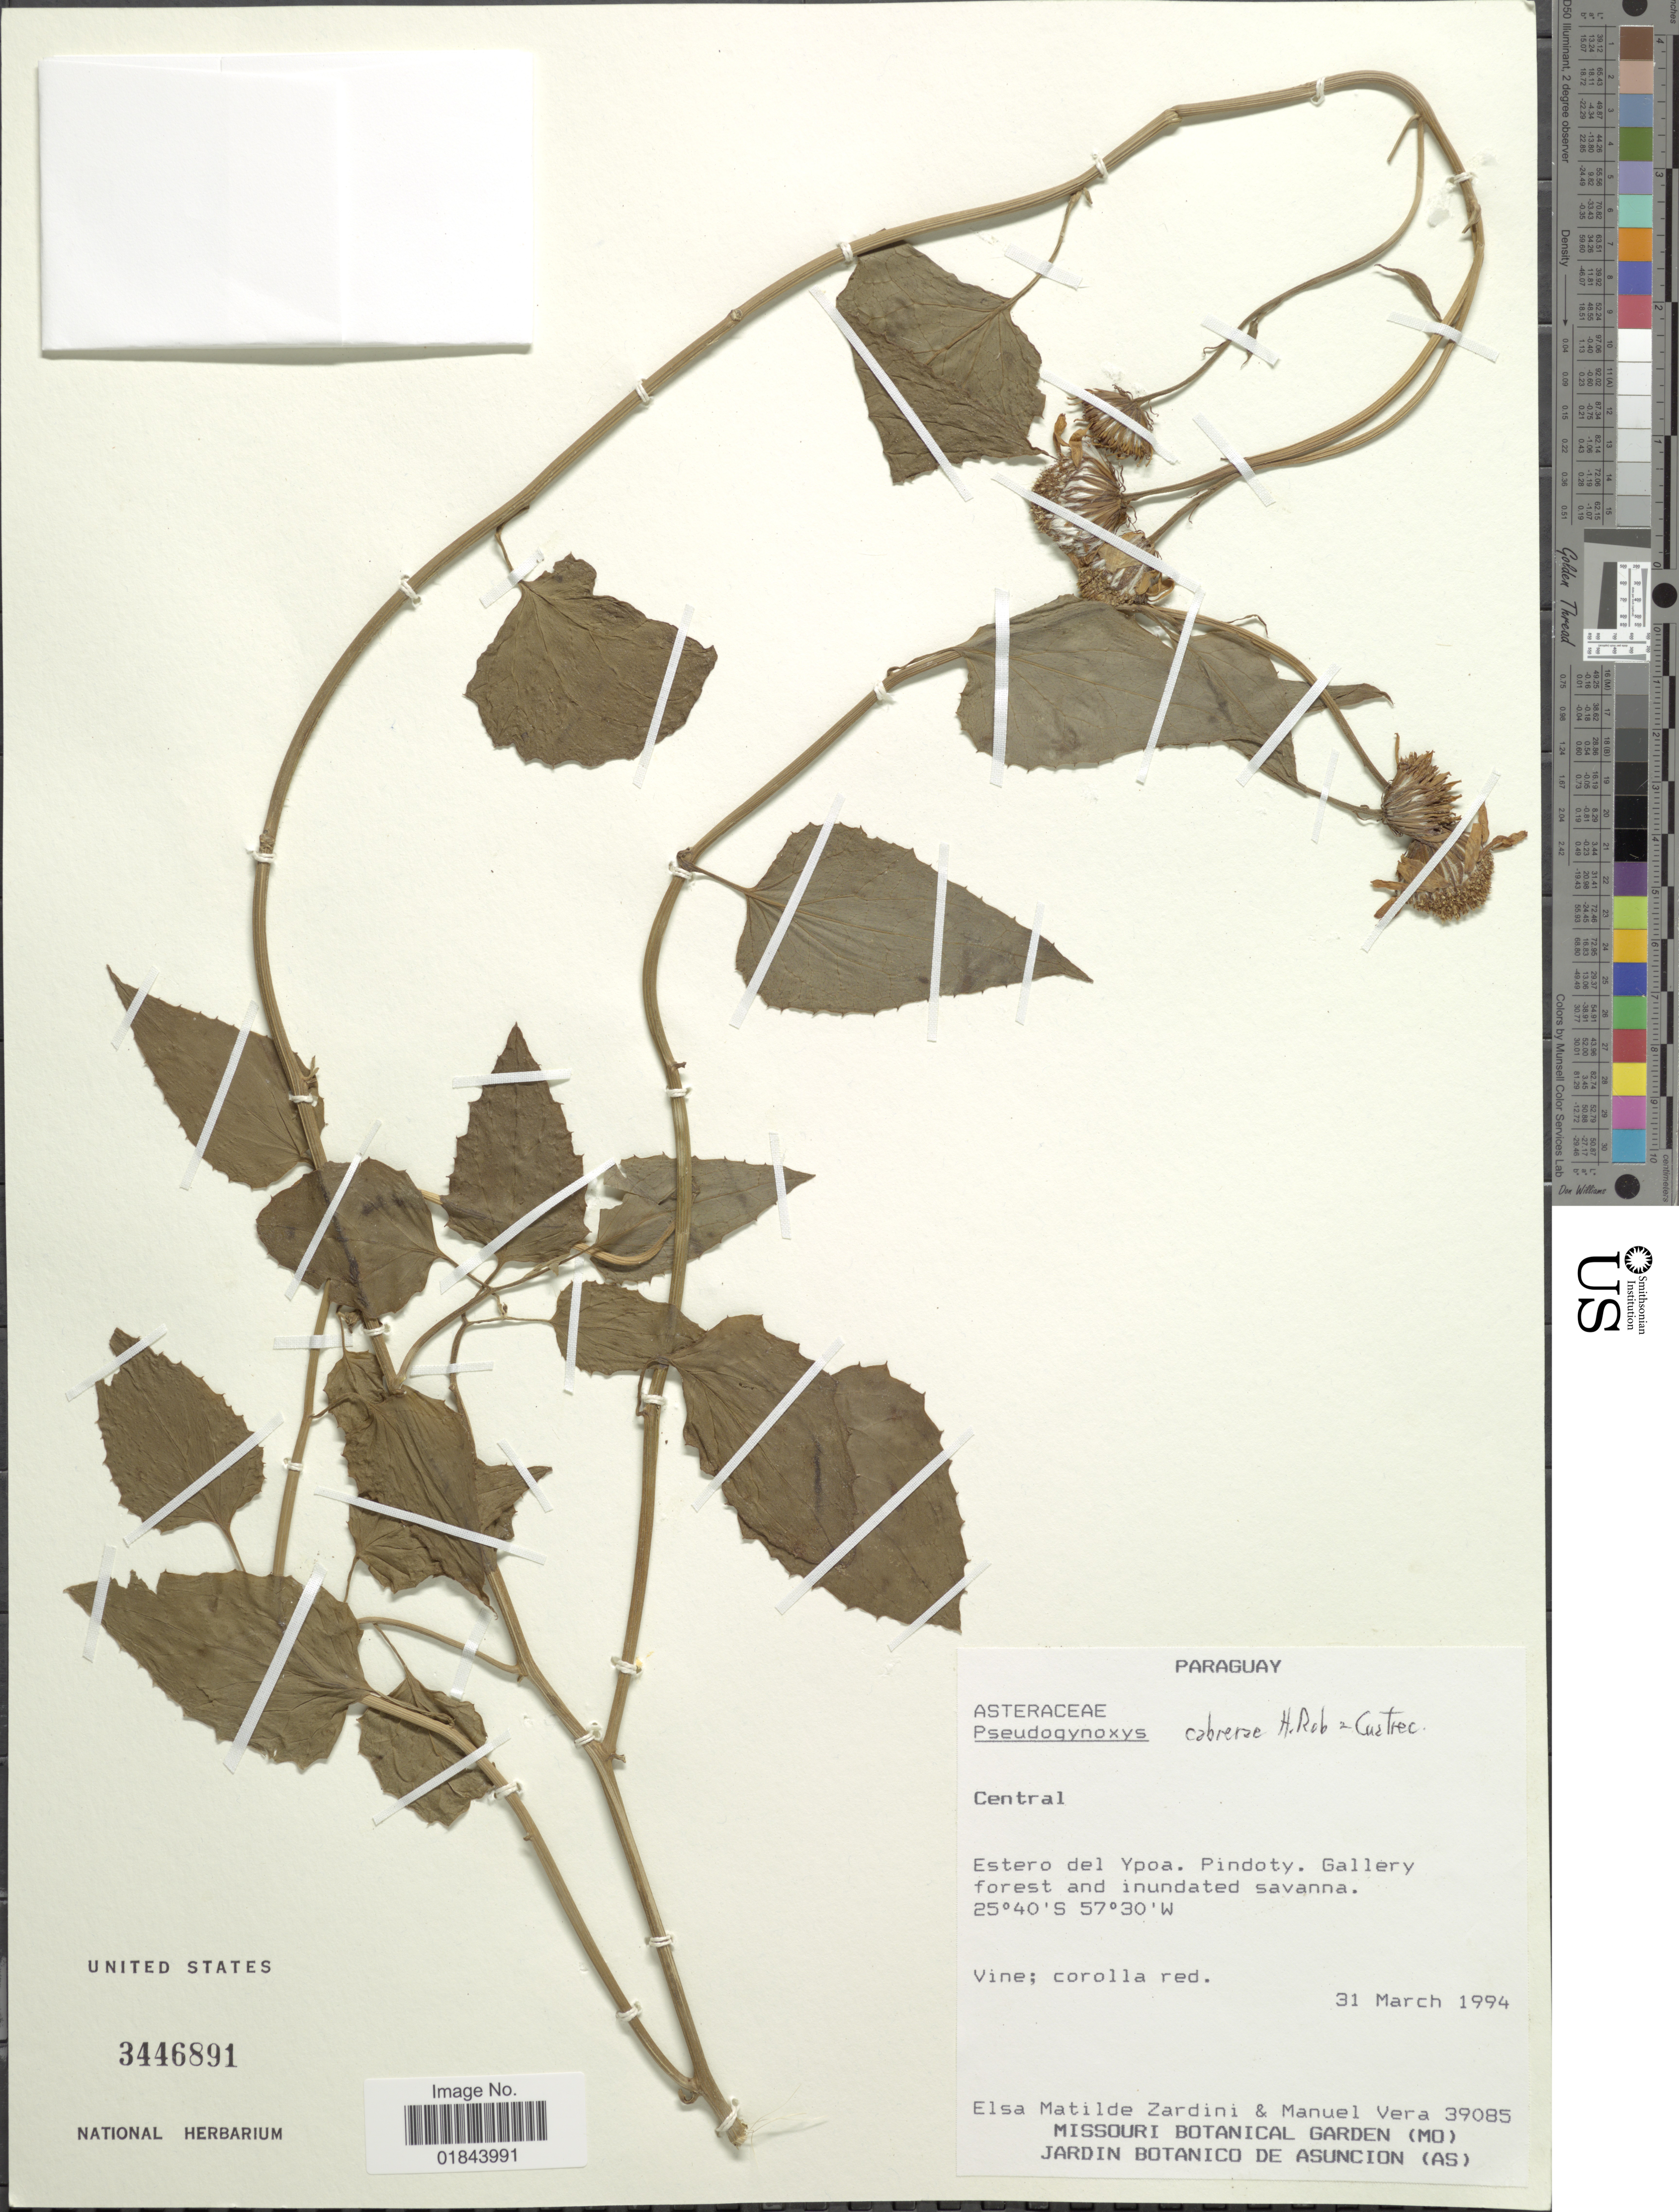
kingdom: Plantae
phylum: Tracheophyta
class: Magnoliopsida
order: Asterales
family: Asteraceae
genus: Pseudogynoxys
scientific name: Pseudogynoxys cabrerae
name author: H. Rob. & Cuatrec.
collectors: E. M. Zardini & M. Vera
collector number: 39085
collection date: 1994-03-31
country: Paraguay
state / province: Central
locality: Estero del Ypoa. Pindoty. gallery forest and inundated savanna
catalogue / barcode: US 3446891